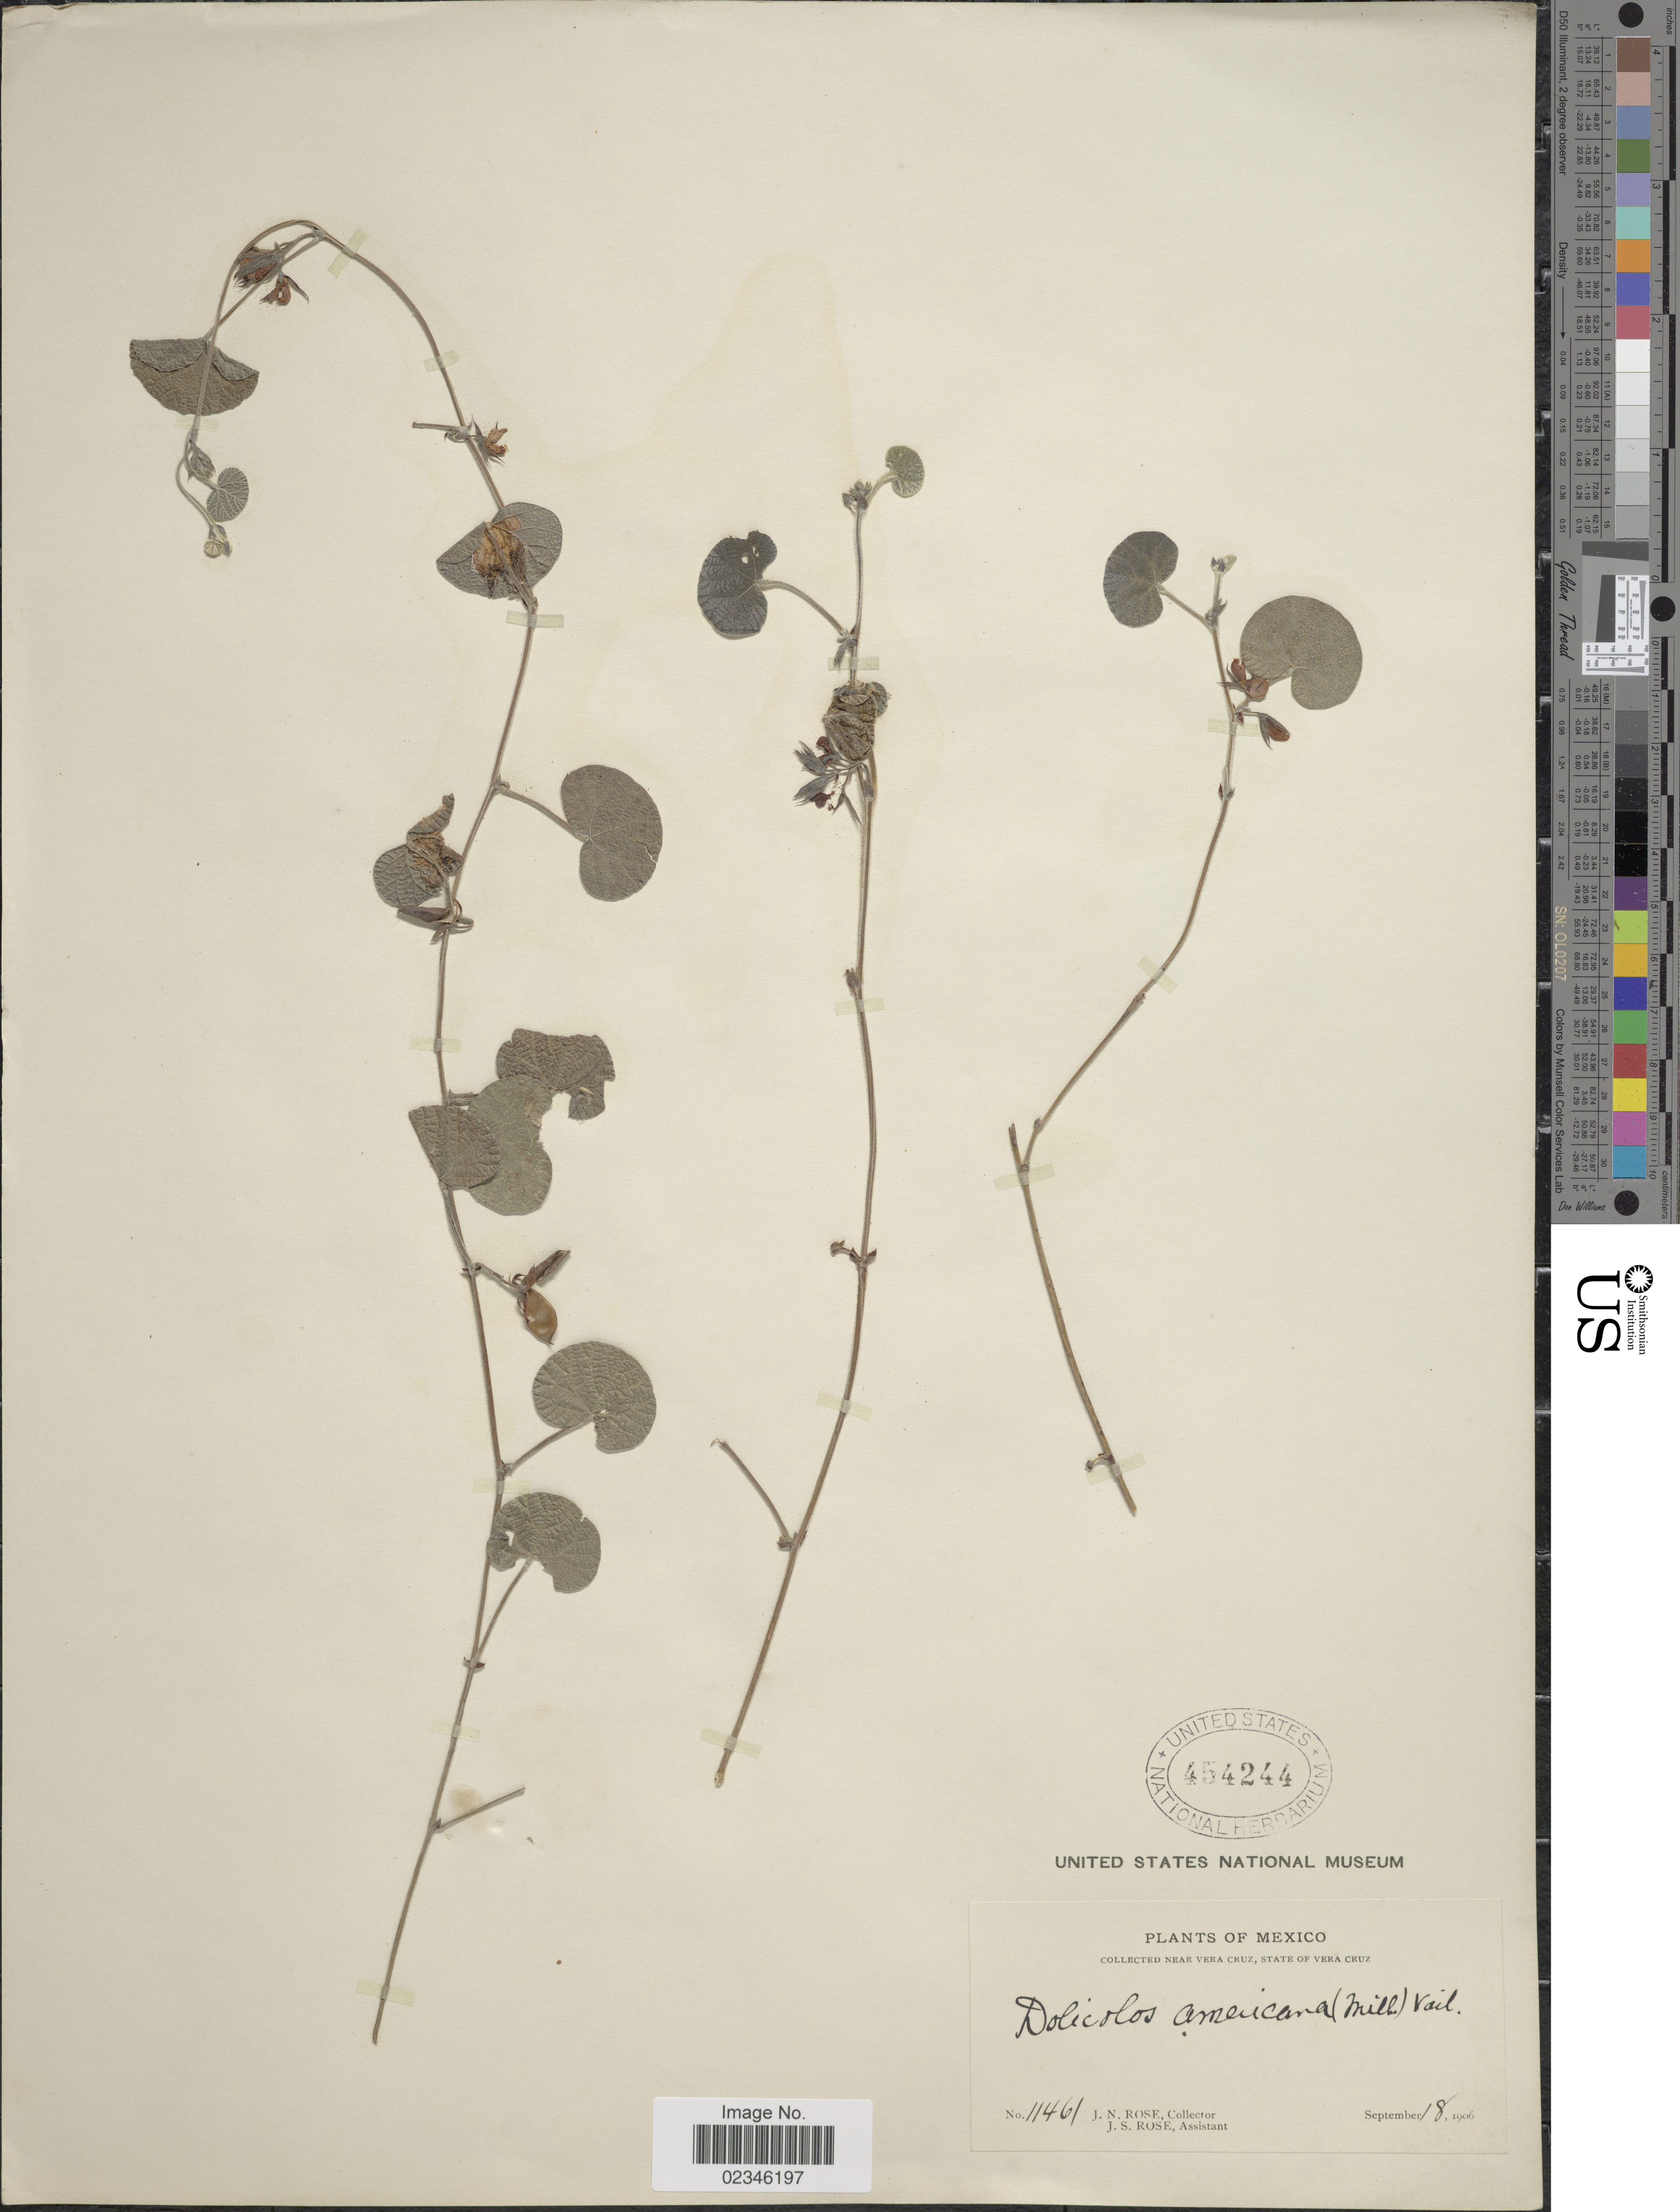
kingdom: Plantae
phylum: Tracheophyta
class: Magnoliopsida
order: Fabales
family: Fabaceae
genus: Rhynchosia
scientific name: Rhynchosia americana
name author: (Mill.) Metz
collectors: J. N. Rose & J. S. Rose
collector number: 11461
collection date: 1906-09-18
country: Mexico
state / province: Veracruz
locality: Near Vera Cruz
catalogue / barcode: US 454244